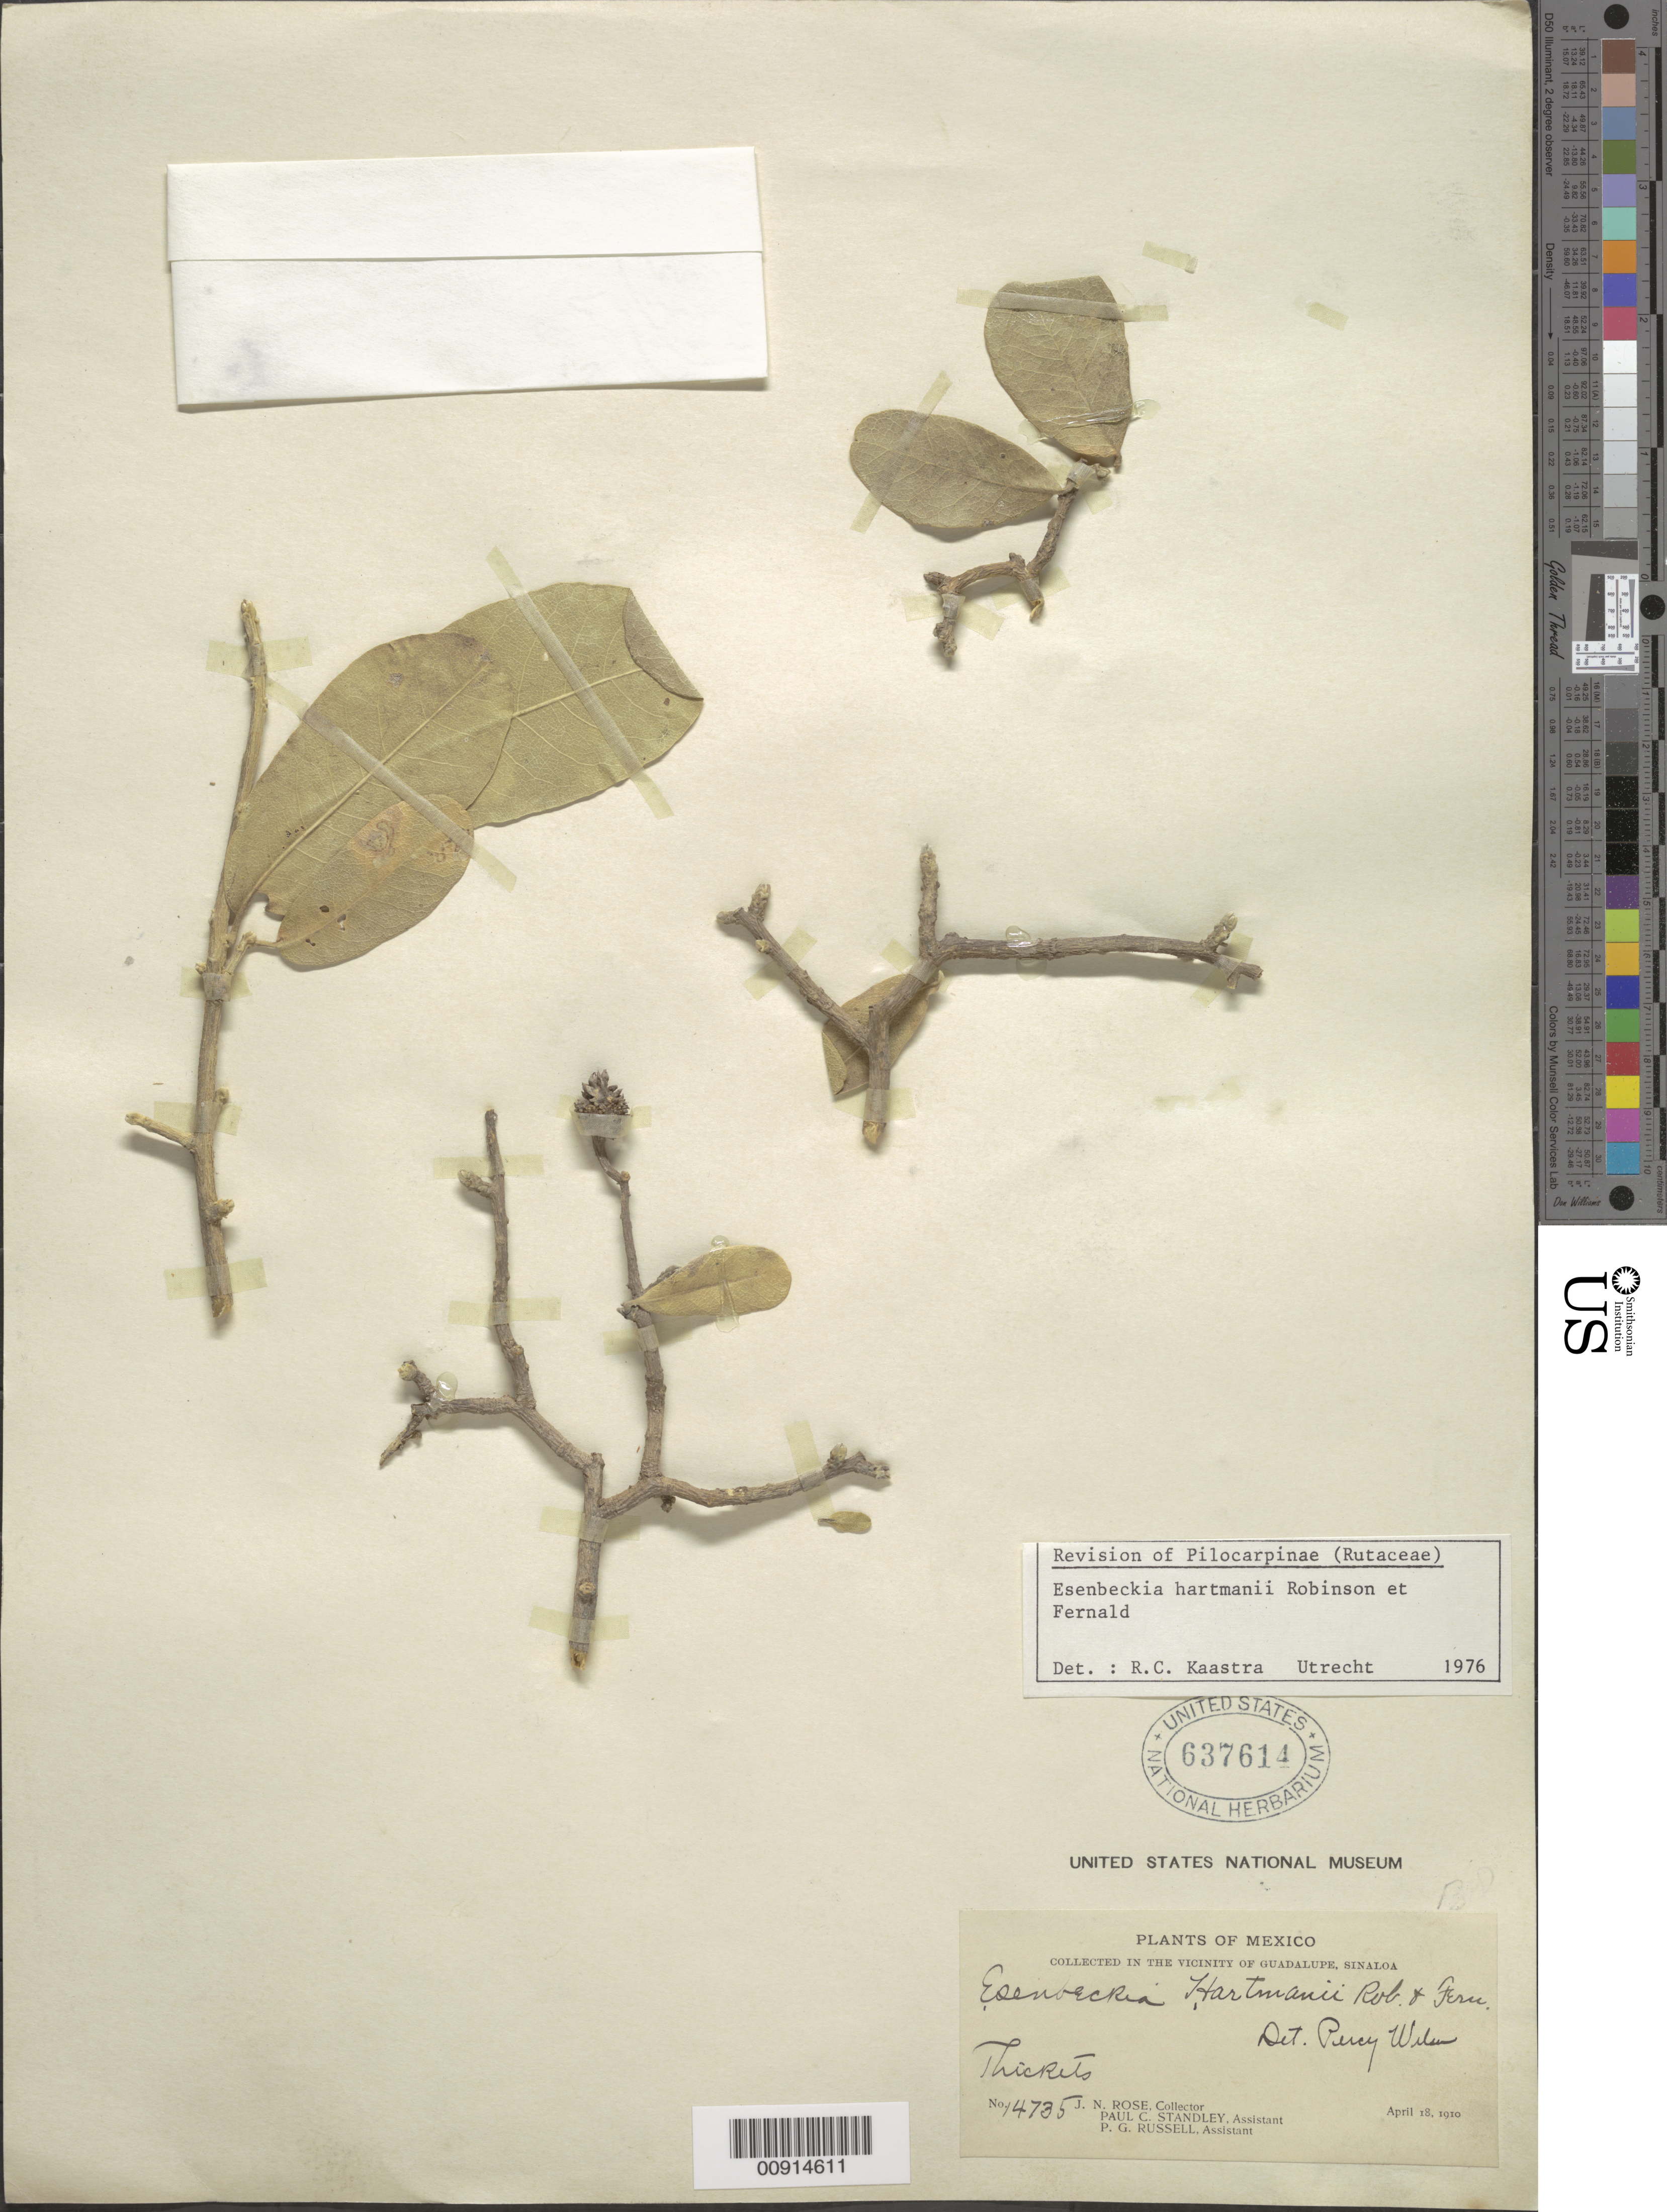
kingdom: Plantae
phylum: Tracheophyta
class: Magnoliopsida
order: Sapindales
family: Rutaceae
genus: Esenbeckia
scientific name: Esenbeckia hartmanii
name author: B.L. Rob. & Fernald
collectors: J. N. Rose, P. C. Standley & P. G. Russell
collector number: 14735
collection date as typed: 18 Apr 1910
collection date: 1910-04-18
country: Mexico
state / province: Sinaloa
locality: In the vicinity of Guadalupe, Sinaloa.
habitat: Thickets.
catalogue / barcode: US 637614